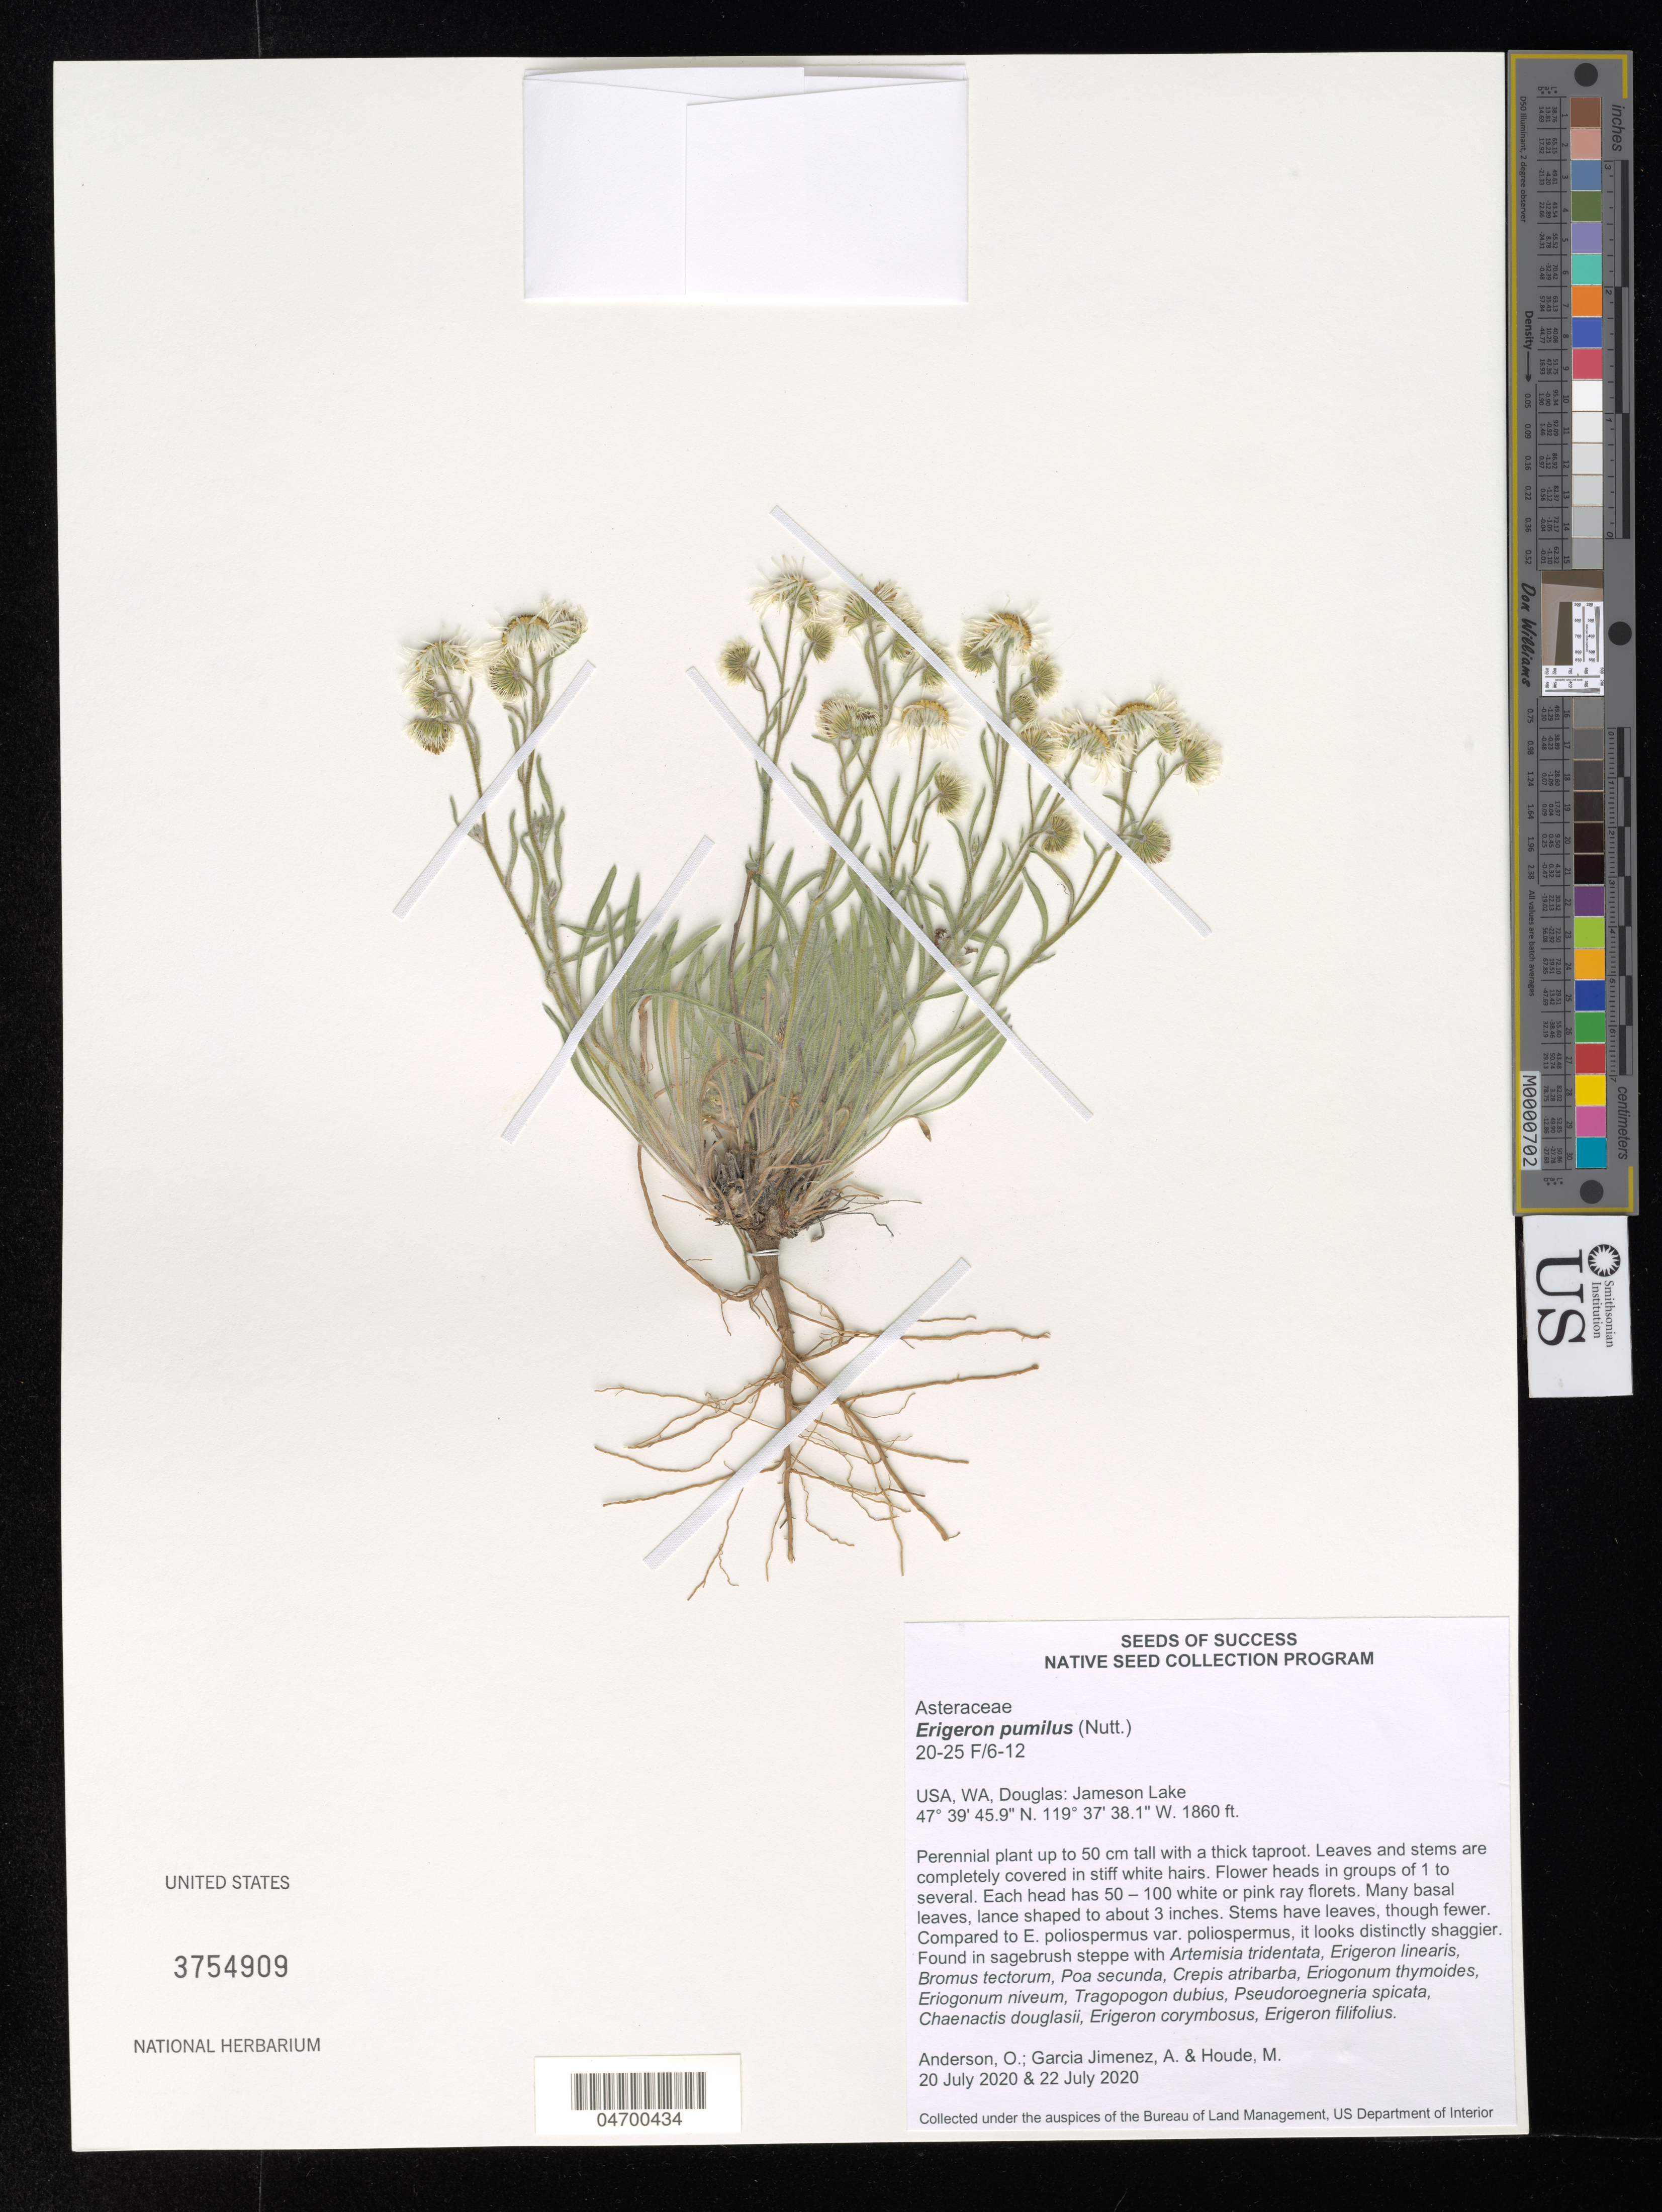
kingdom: Plantae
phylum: Tracheophyta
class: Magnoliopsida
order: Asterales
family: Asteraceae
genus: Erigeron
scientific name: Erigeron pumilus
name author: Nutt.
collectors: O. Anderson, A. Garcia Jimenez & H. Vielstich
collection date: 2020-07-20/2020-07-22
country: United States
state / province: Washington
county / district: Douglas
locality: WA, Douglas: Jameson Lake.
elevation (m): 567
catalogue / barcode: US 3754909